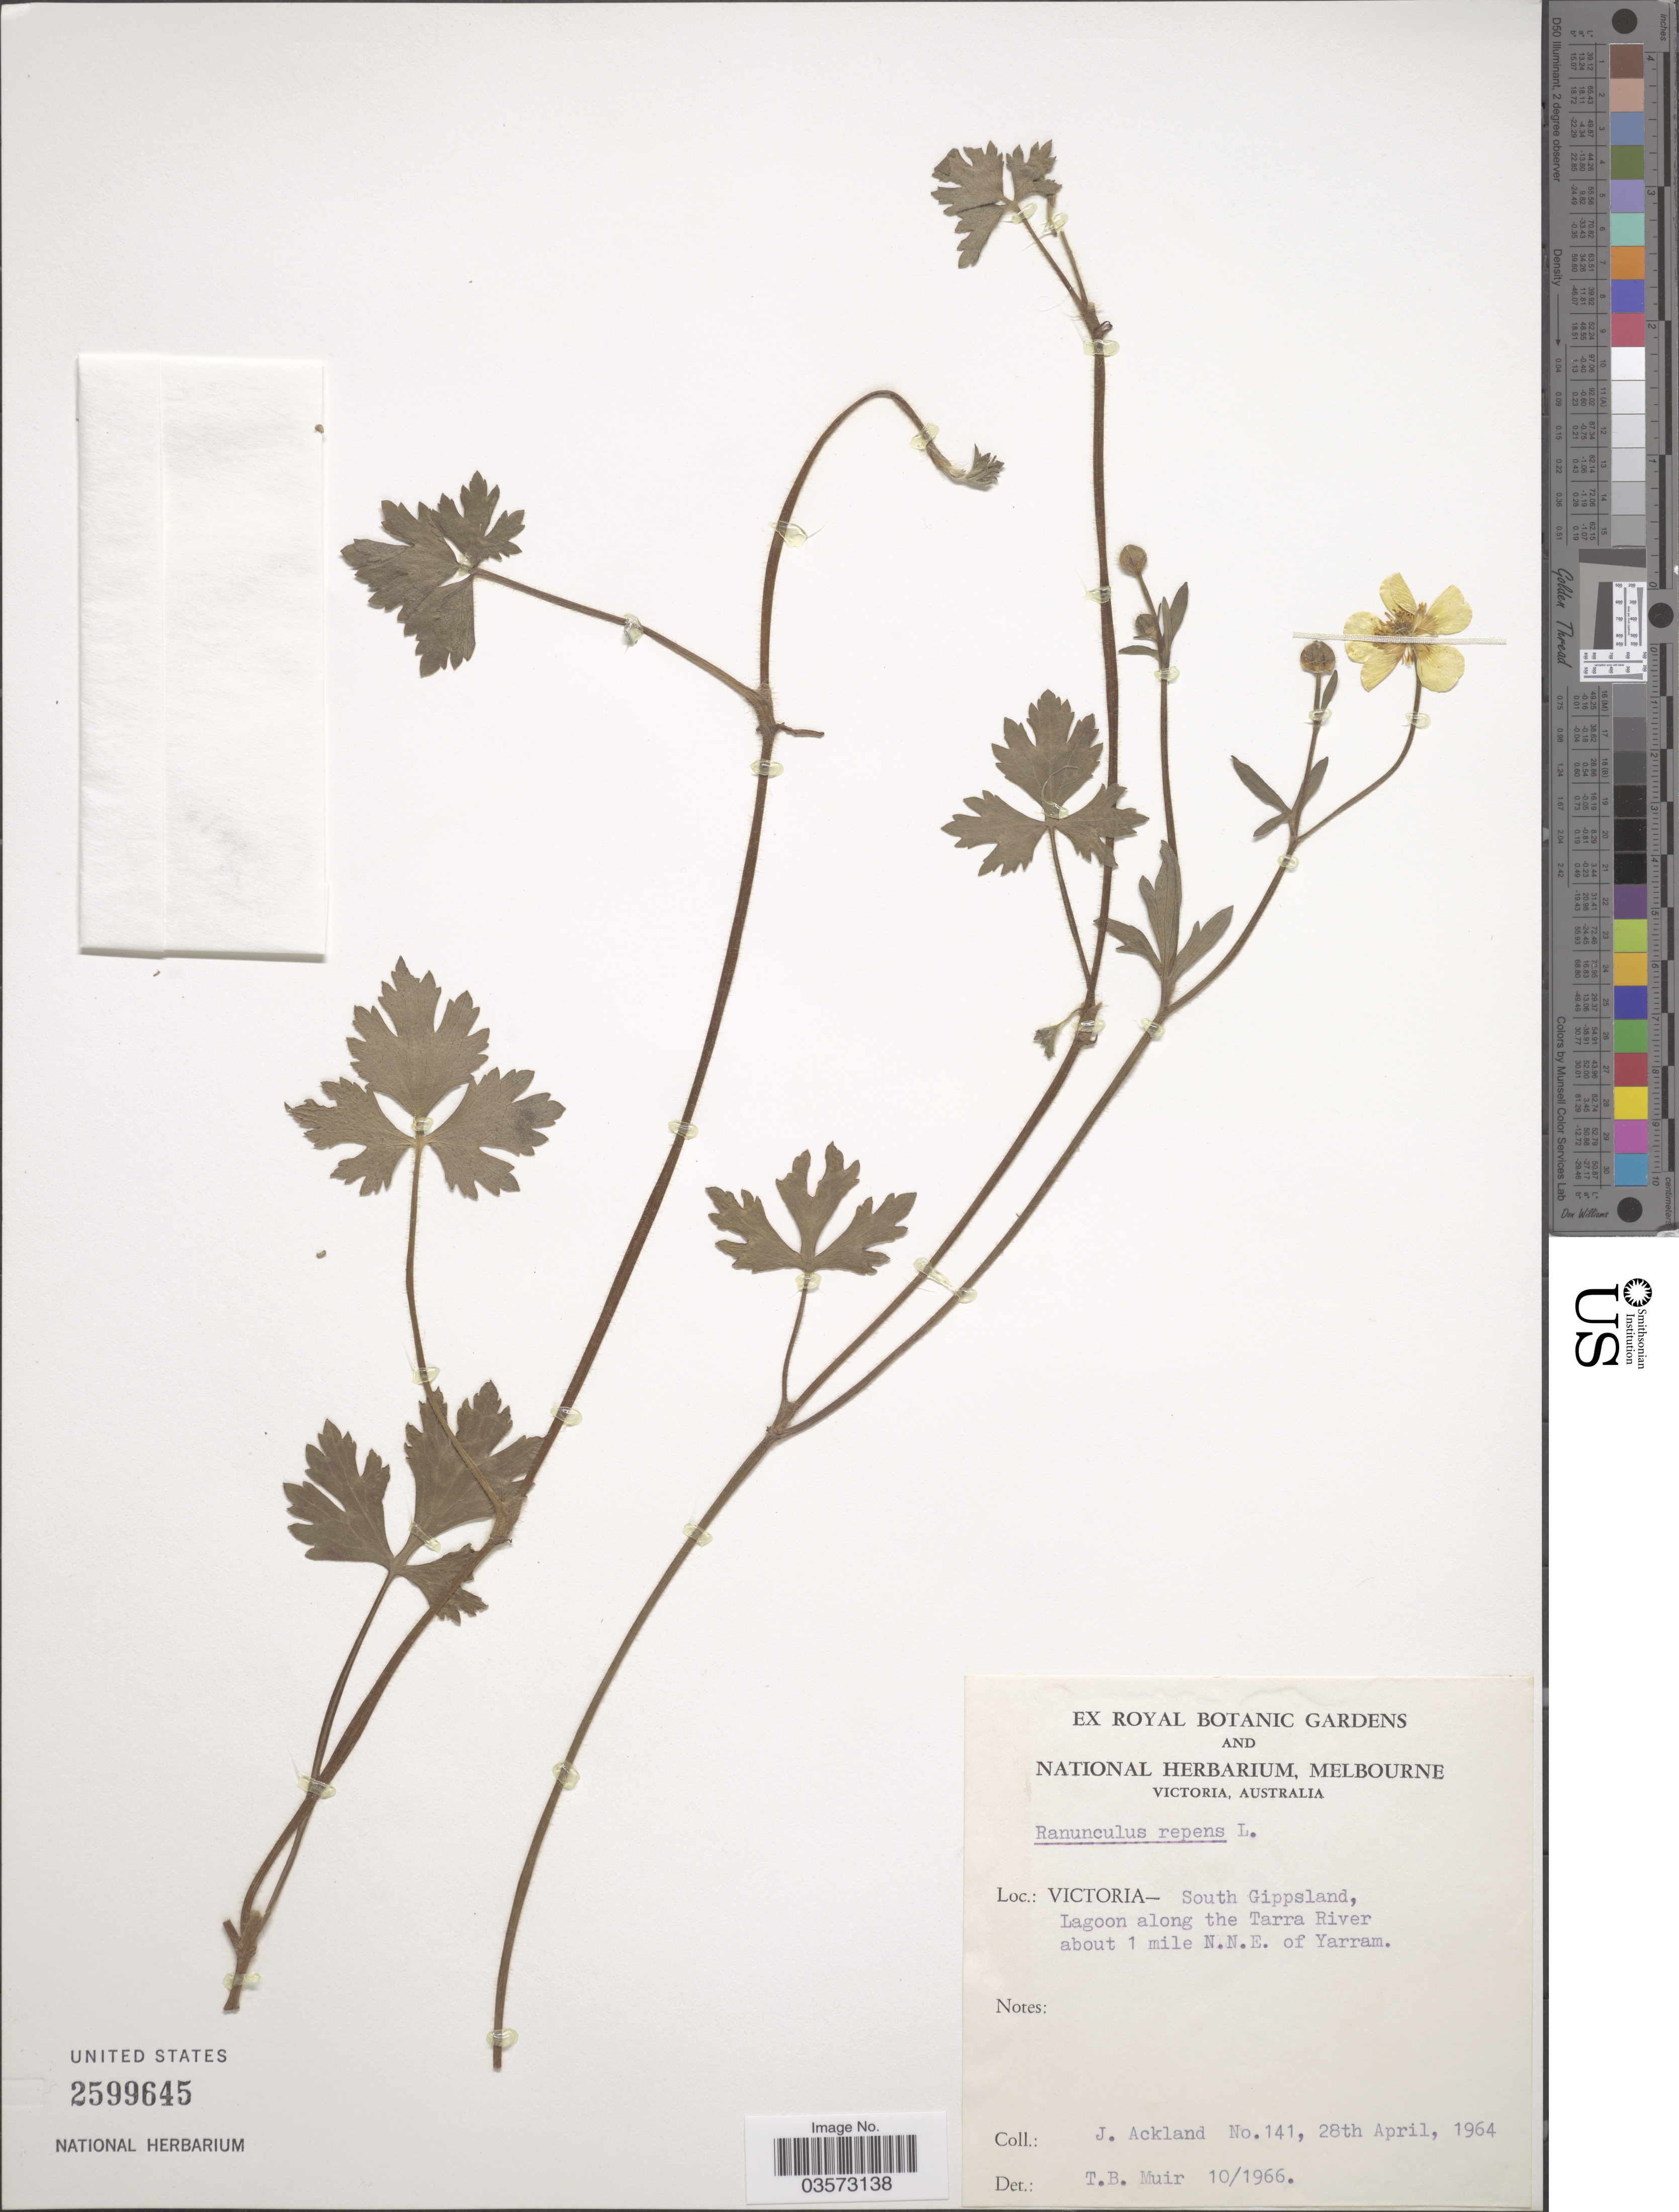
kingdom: Plantae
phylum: Tracheophyta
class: Magnoliopsida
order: Ranunculales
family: Ranunculaceae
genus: Ranunculus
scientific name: Ranunculus repens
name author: L.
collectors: J. J. Ackland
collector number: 141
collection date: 1964-04-28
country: Australia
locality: Victoria- South Gippsland, Lagoon along the Tarra River about 1 mile N.N.E. of Yarram.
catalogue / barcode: US 2599645